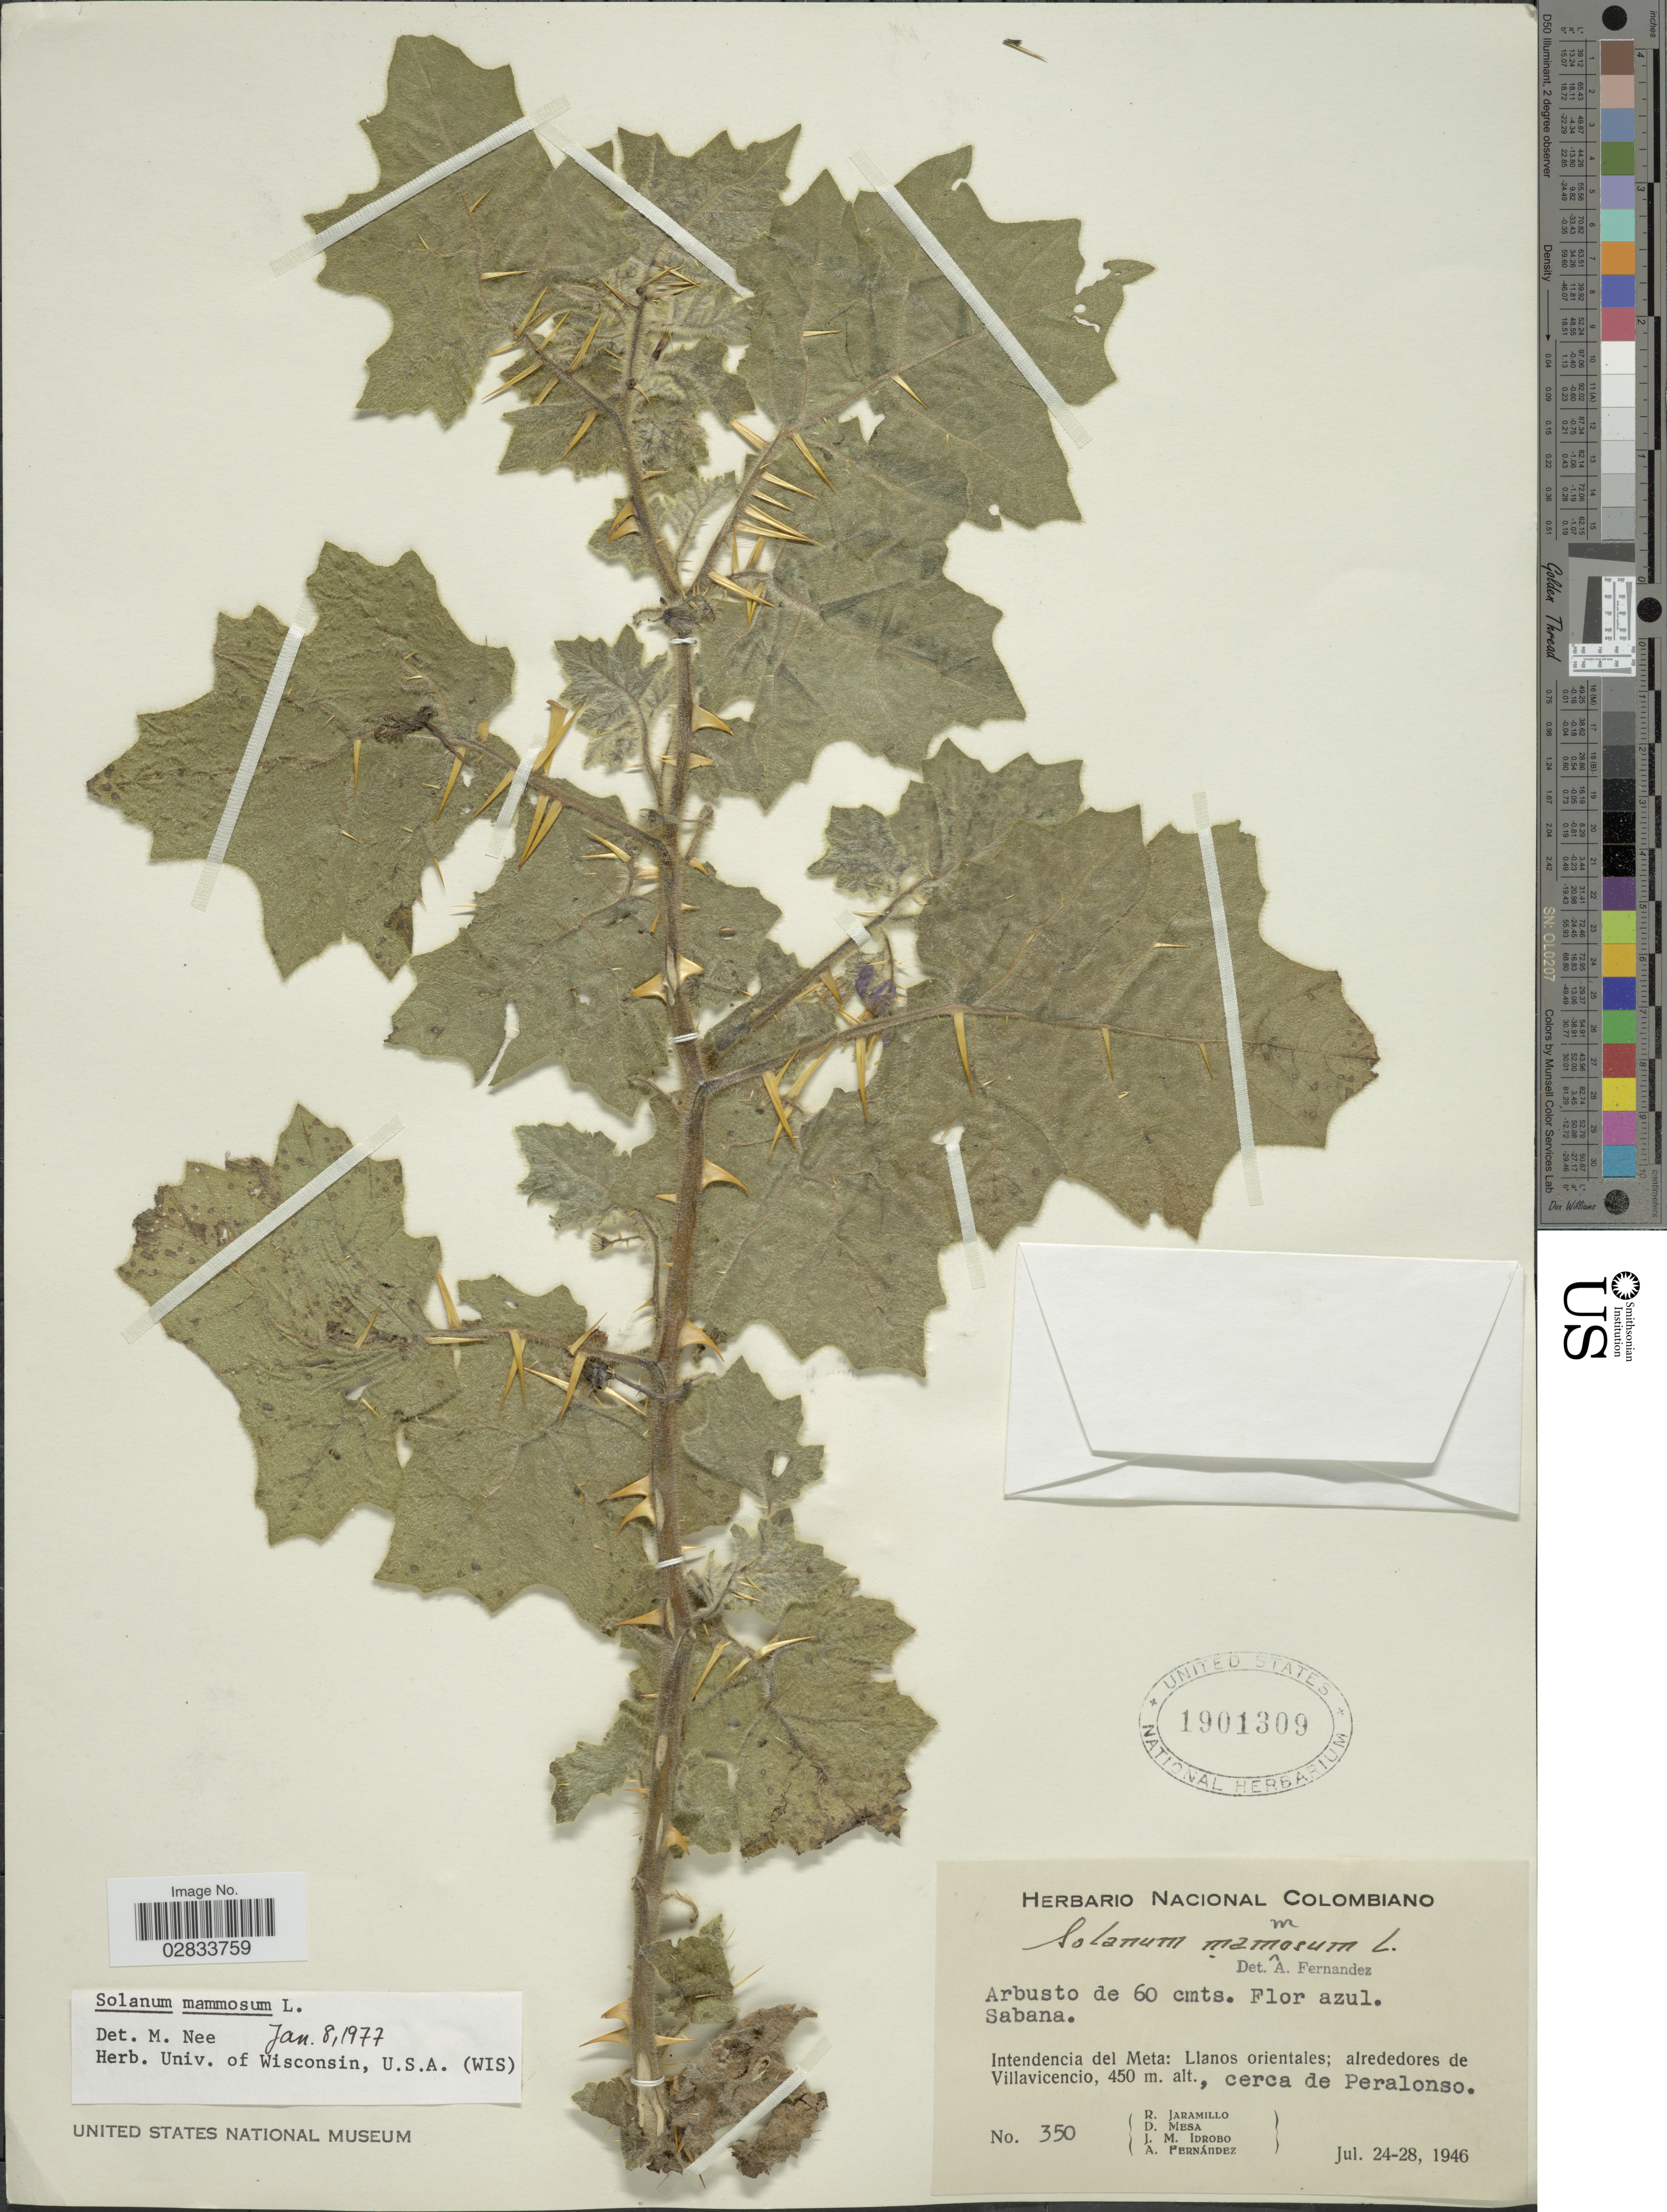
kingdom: Plantae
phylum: Tracheophyta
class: Magnoliopsida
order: Solanales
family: Solanaceae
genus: Solanum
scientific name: Solanum mammosum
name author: L.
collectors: R. Jaramillo, D. Mesa, J. M. Idrobo & A. Fernández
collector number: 350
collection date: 1946-07-24/1946-07-28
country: Colombia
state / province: Meta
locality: Intendencia del Meta: Llanos orientales; alrededores de Villavicencio, cerca de Peralonso.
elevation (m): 450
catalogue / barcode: US 1901309